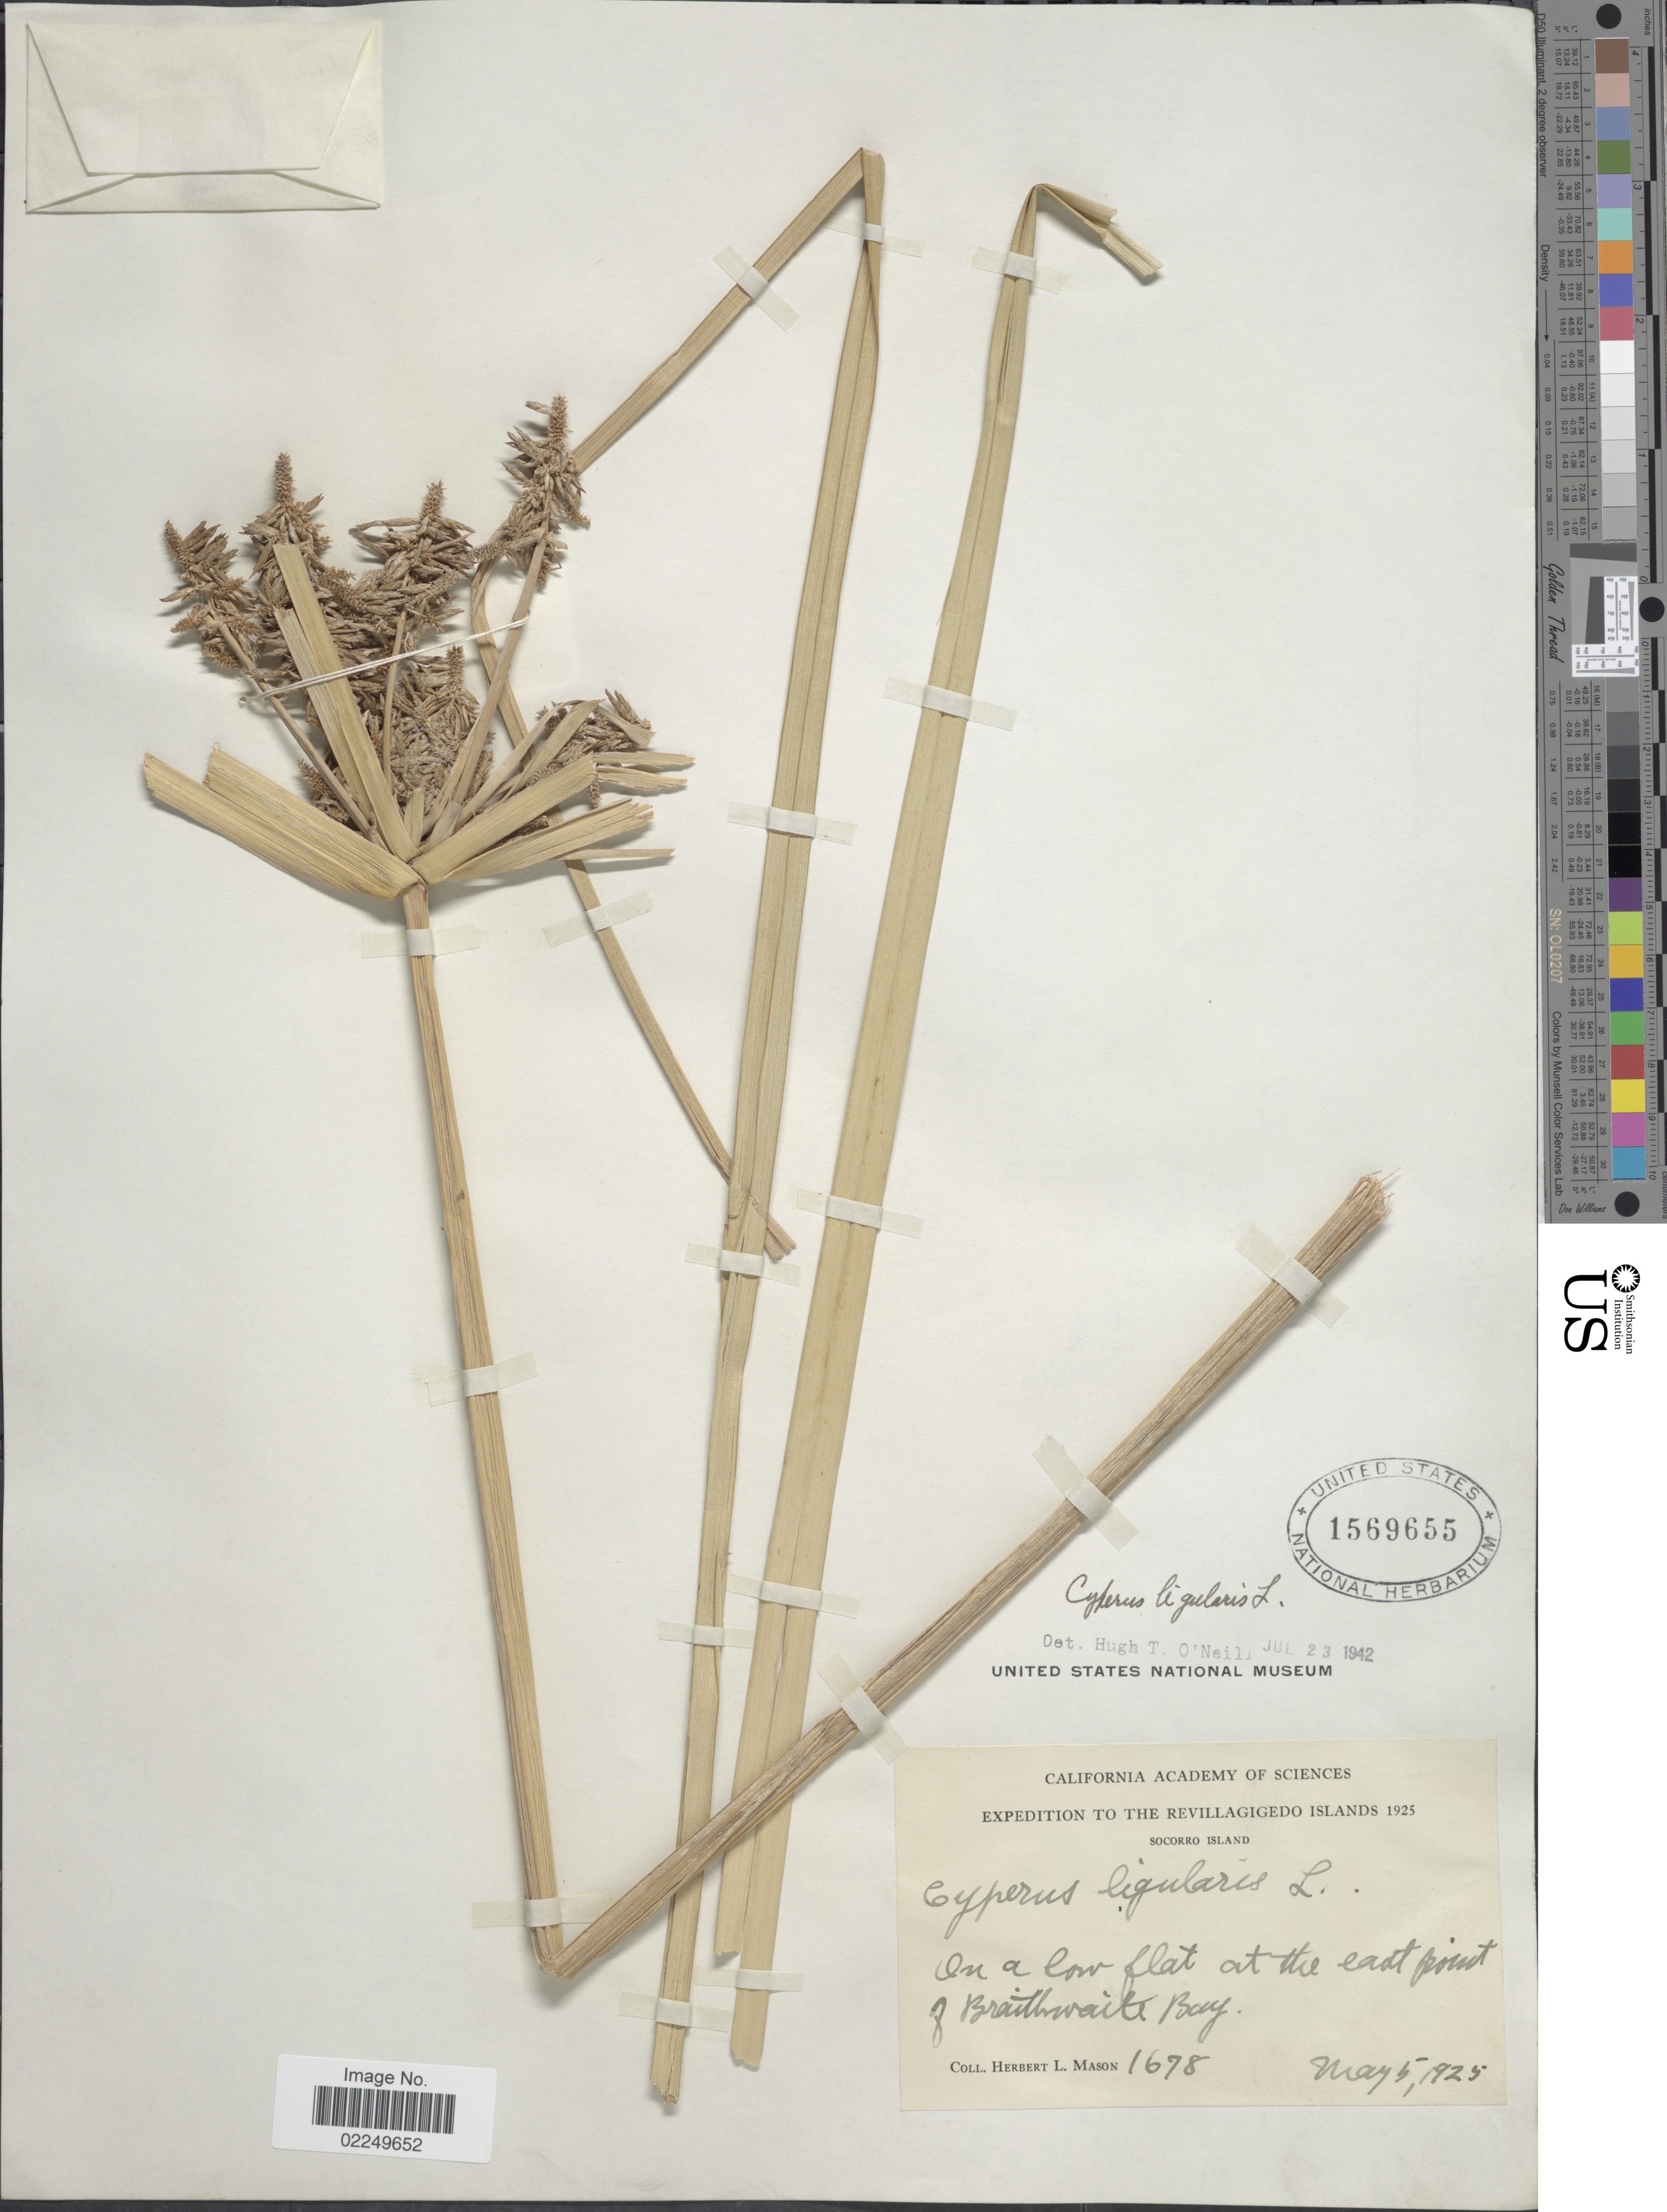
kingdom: Plantae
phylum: Tracheophyta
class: Liliopsida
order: Poales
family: Cyperaceae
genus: Cyperus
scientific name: Cyperus ligularis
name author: L.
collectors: H. L. Mason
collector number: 1678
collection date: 1925-05-05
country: Mexico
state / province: Colima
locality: The Revillagigedo Islands, Socorro Island, on a low flat at the east point of Braithwaite Bay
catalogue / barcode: US 1569655